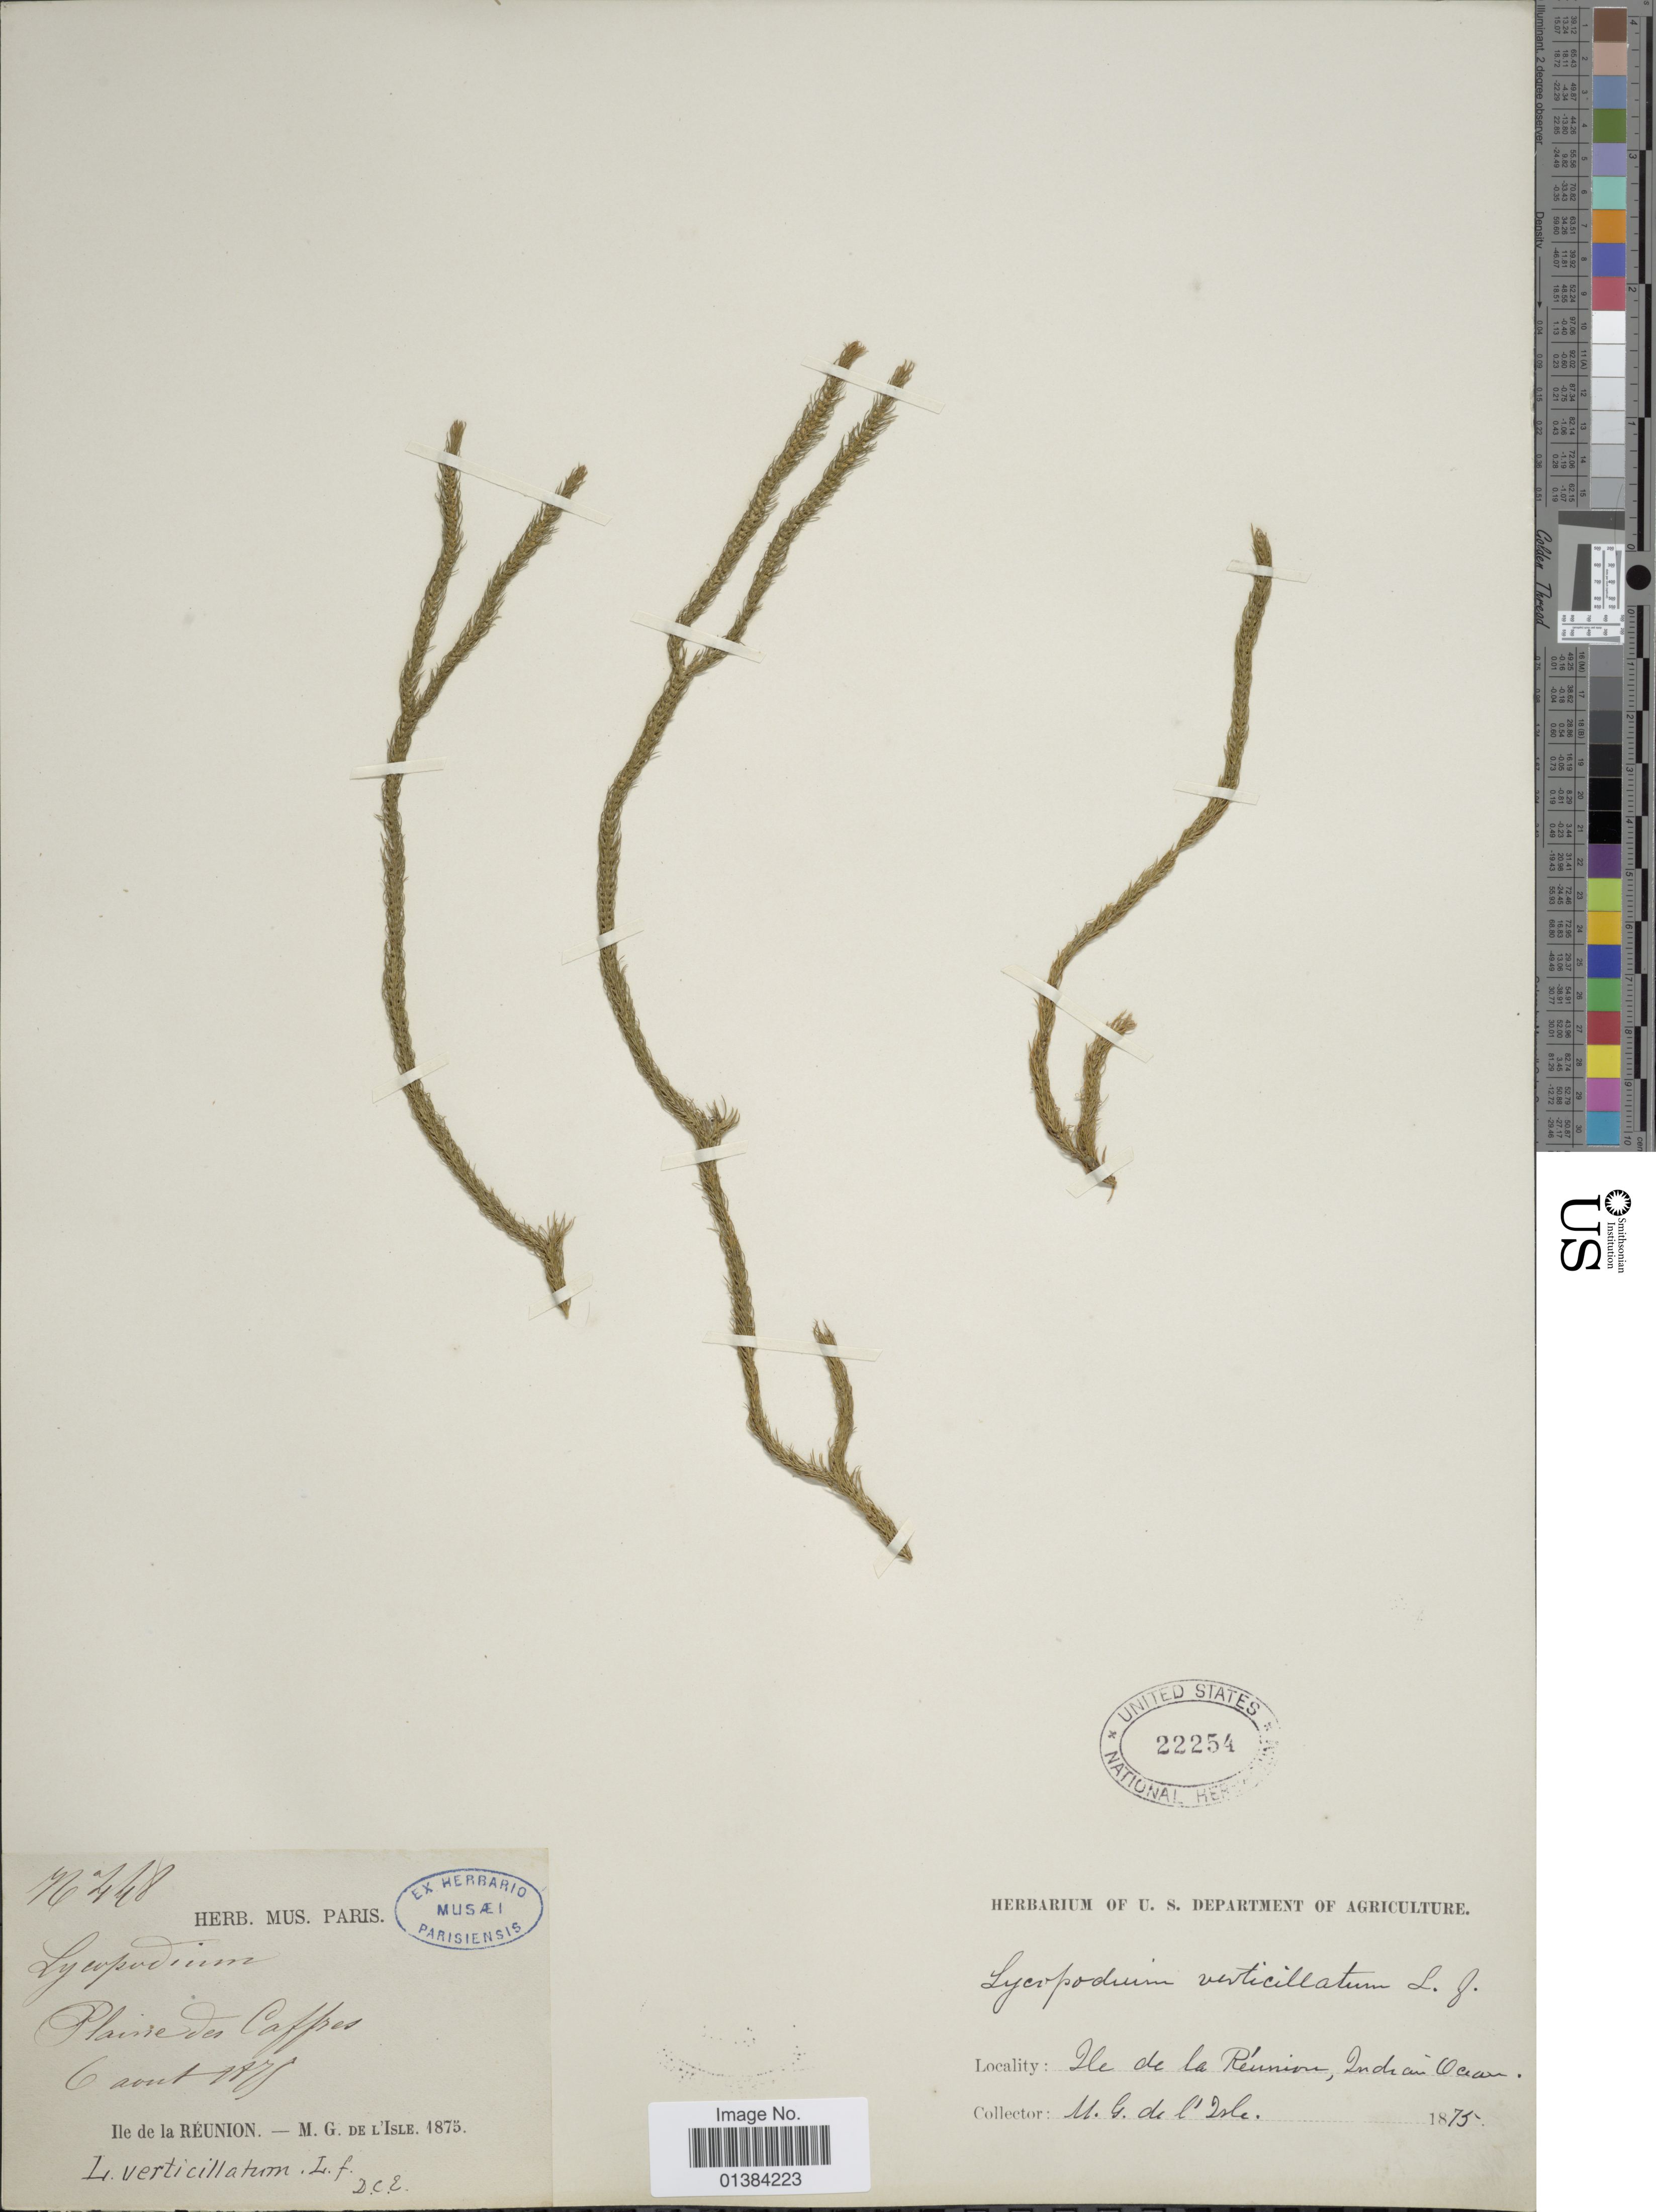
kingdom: Plantae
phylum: Tracheophyta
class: Lycopodiopsida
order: Lycopodiales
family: Lycopodiaceae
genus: Phlegmariurus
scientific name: Phlegmariurus verticillatus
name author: (L. f.) A. R. Field & Testo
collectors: M. de L'Isle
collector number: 448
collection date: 1875-08-06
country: Reunion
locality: Indian Ocean.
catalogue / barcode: US 22254